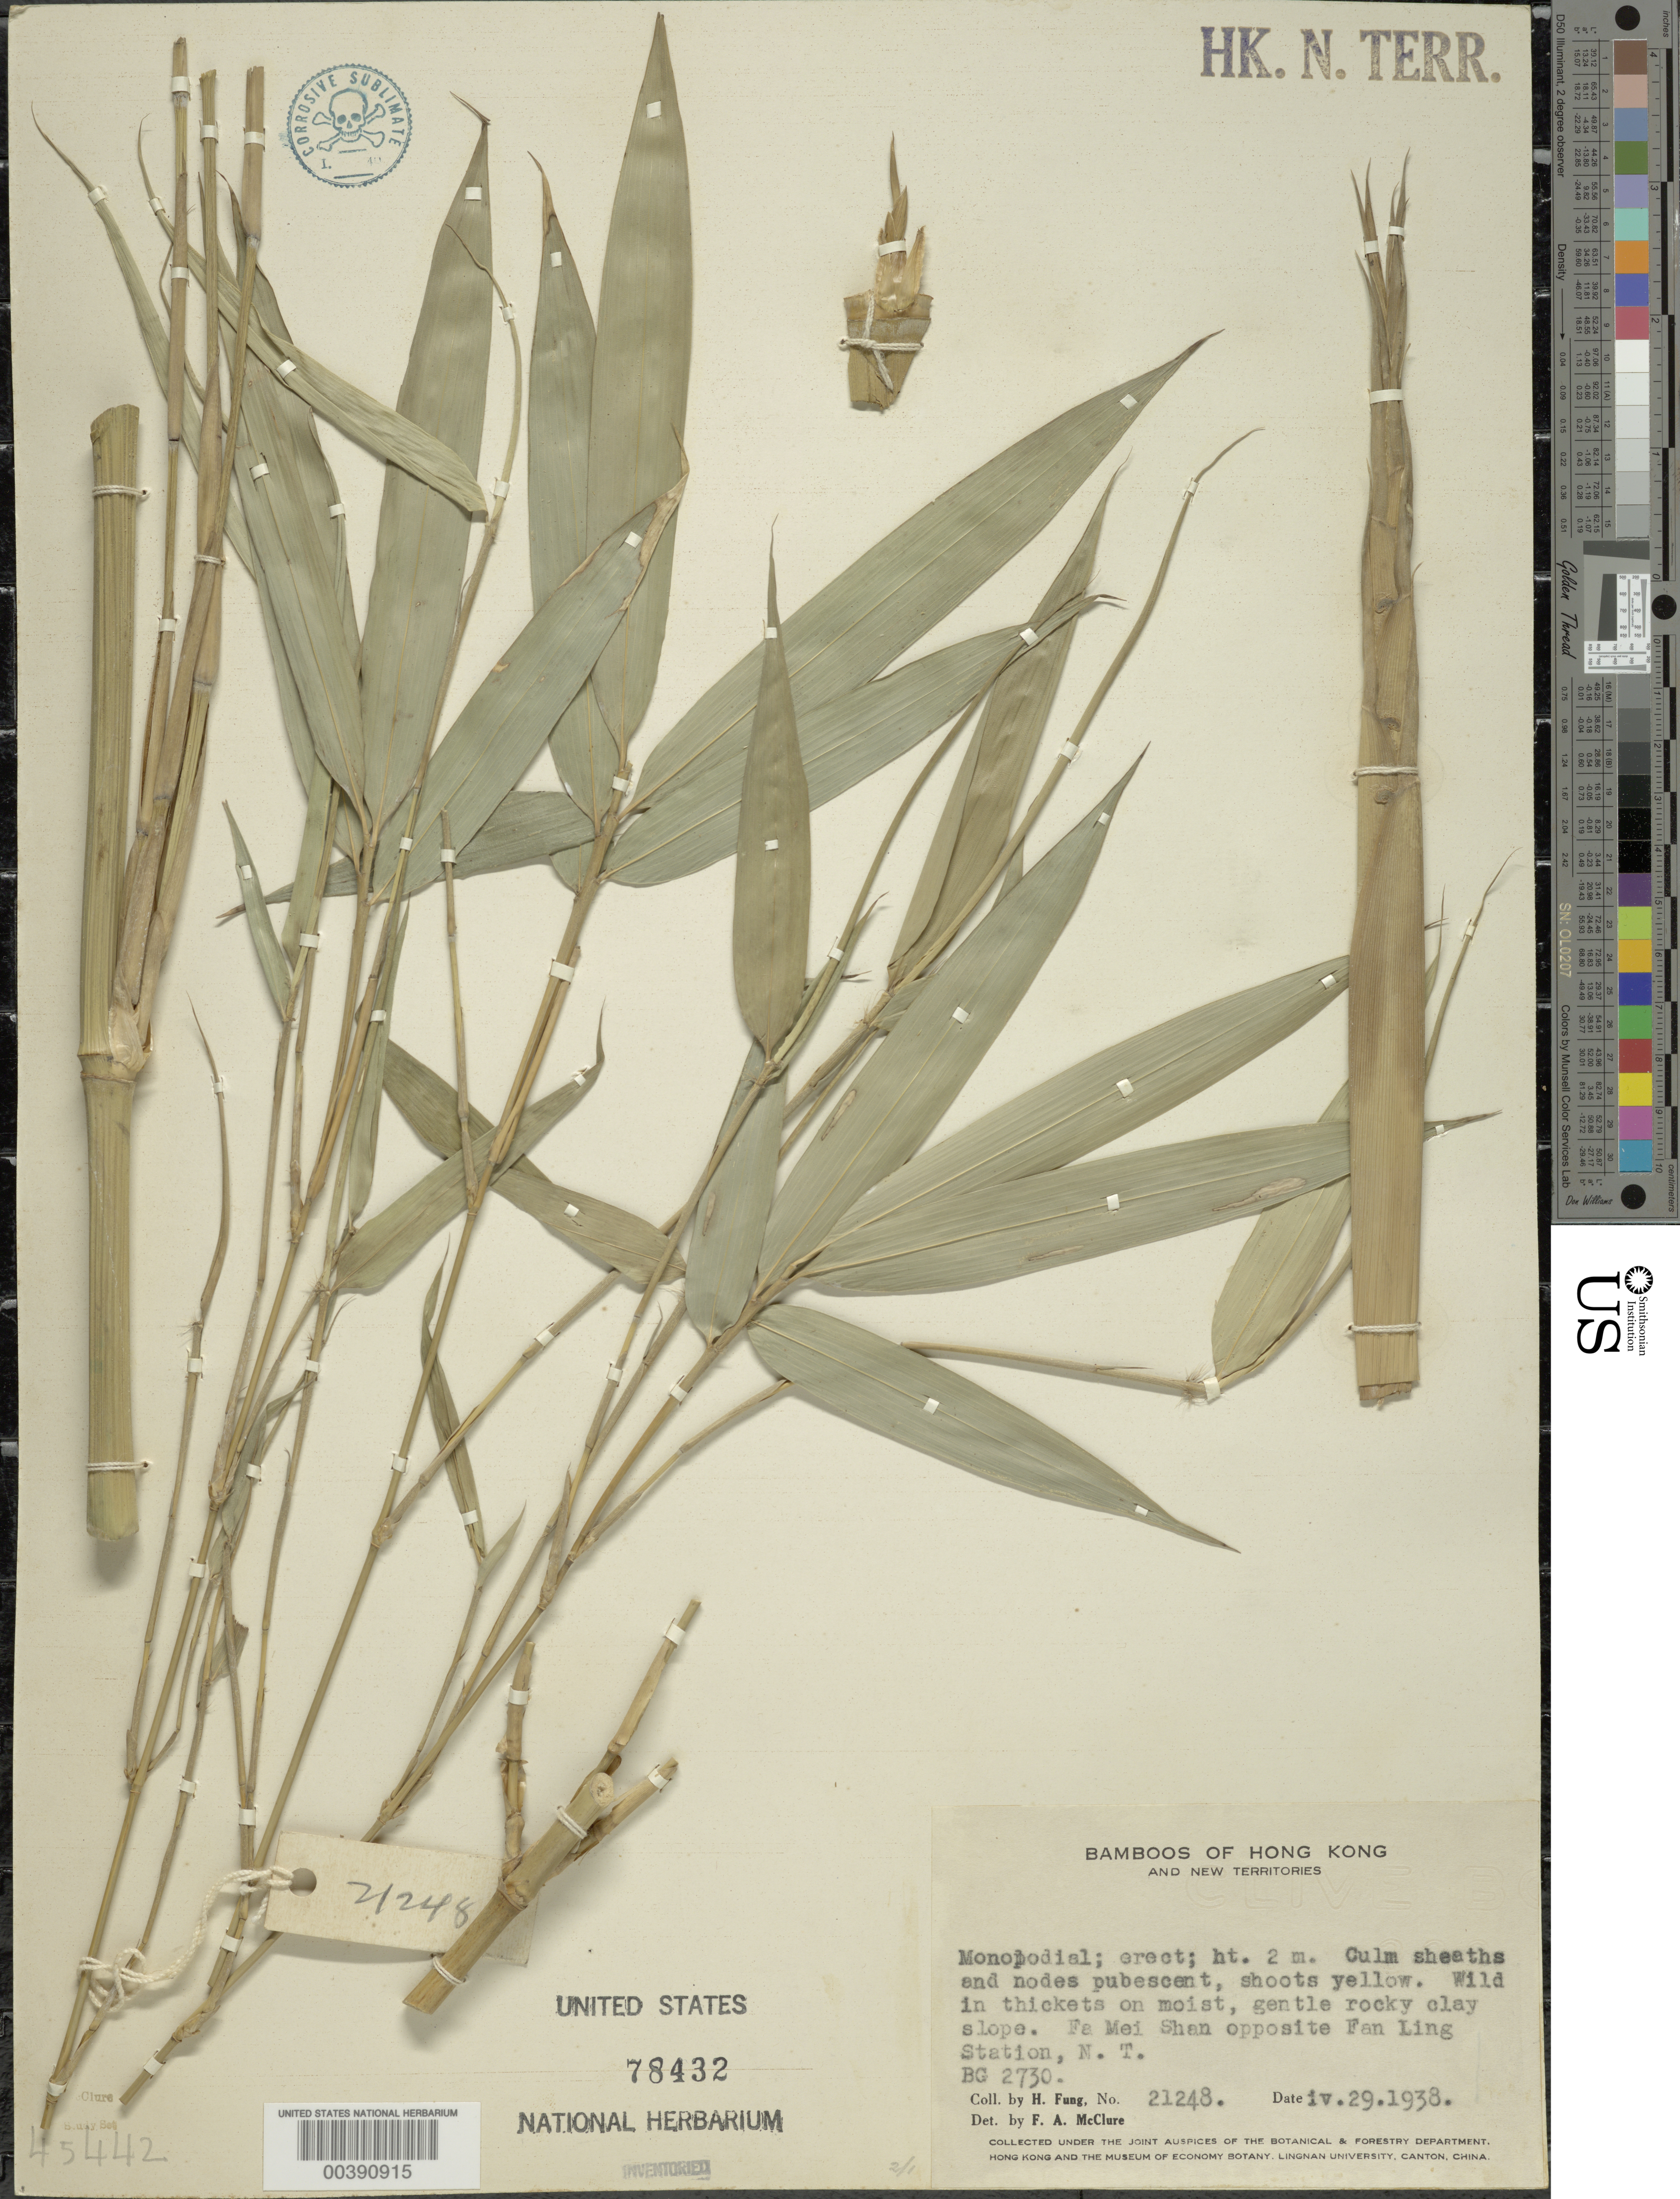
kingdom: Plantae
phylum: Tracheophyta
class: Liliopsida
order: Poales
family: Poaceae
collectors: H. L. Fung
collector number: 21248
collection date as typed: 29 Apr 1938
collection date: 1938-04-29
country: China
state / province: Hong Kong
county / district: New Territories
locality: Fan ling station, fa mei shan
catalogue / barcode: US 78432